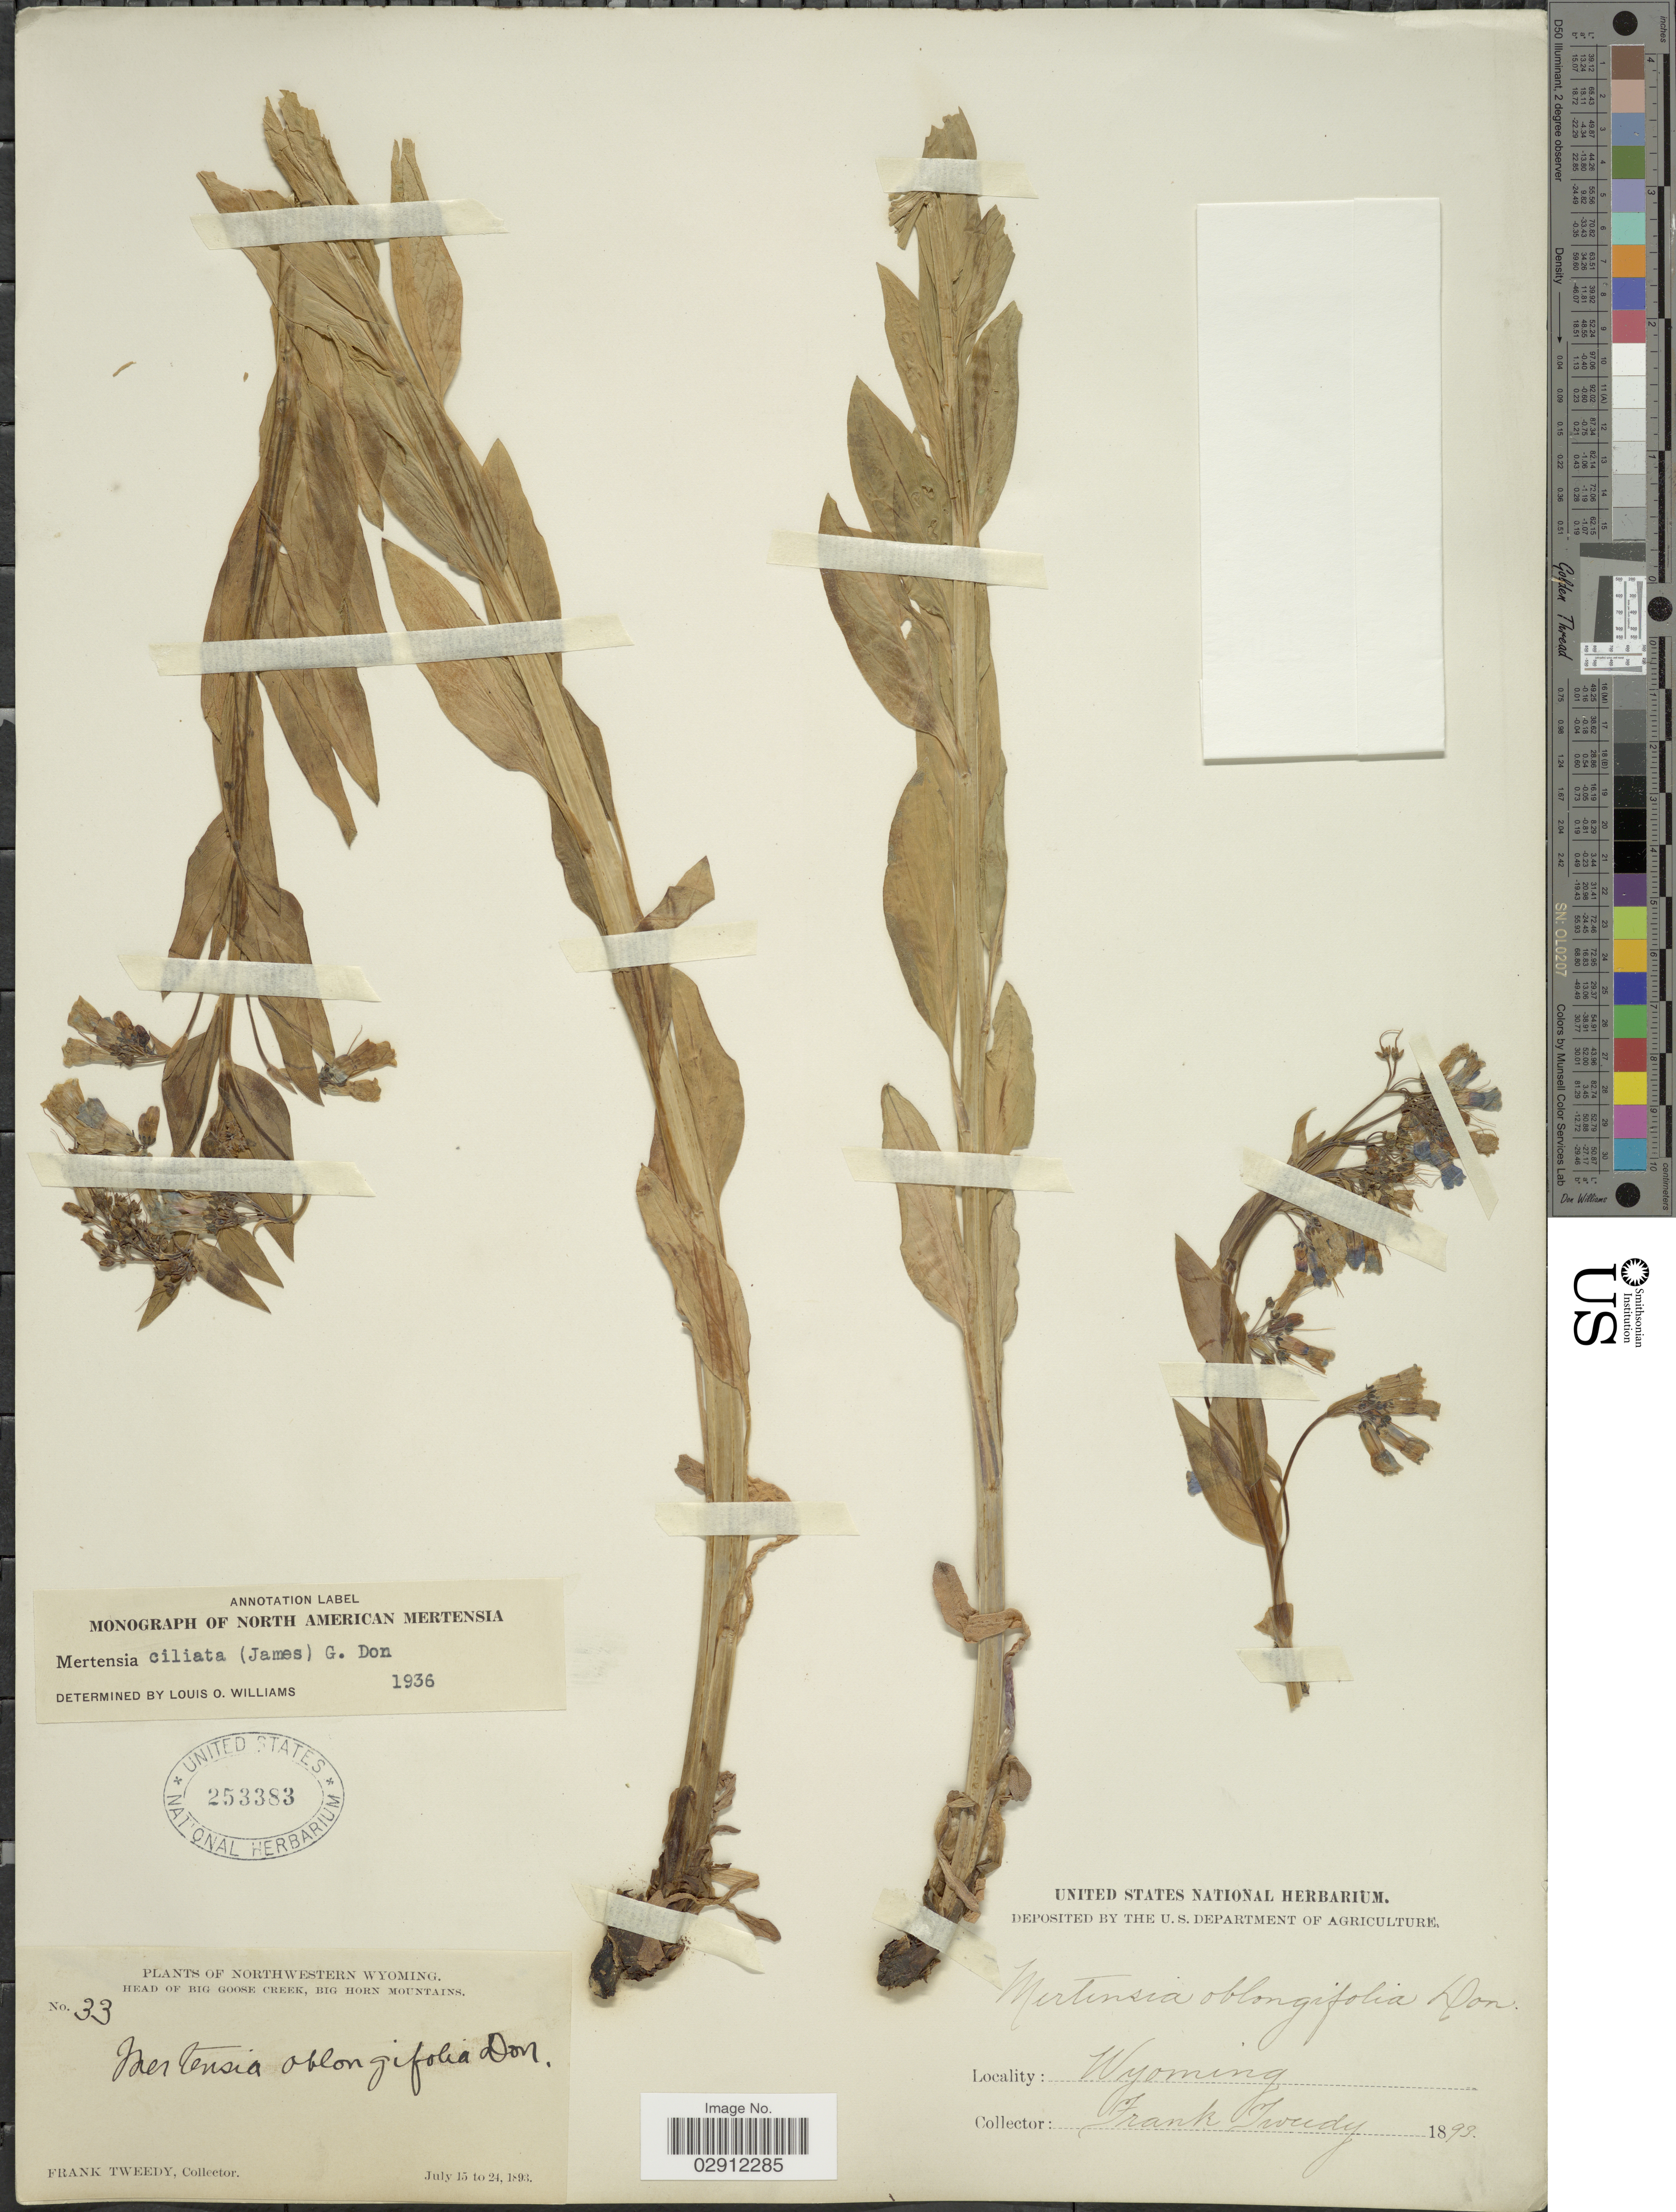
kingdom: Plantae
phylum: Tracheophyta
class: Magnoliopsida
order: Boraginales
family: Boraginaceae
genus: Mertensia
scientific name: Mertensia ciliata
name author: (James) G. Don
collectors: F. Tweedy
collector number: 33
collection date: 1893-07-15/1893-07-24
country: United States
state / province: Wyoming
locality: Northwestern Wyoming. Head of Big Goose Creek, Big Horn Mountains.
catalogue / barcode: US 253383